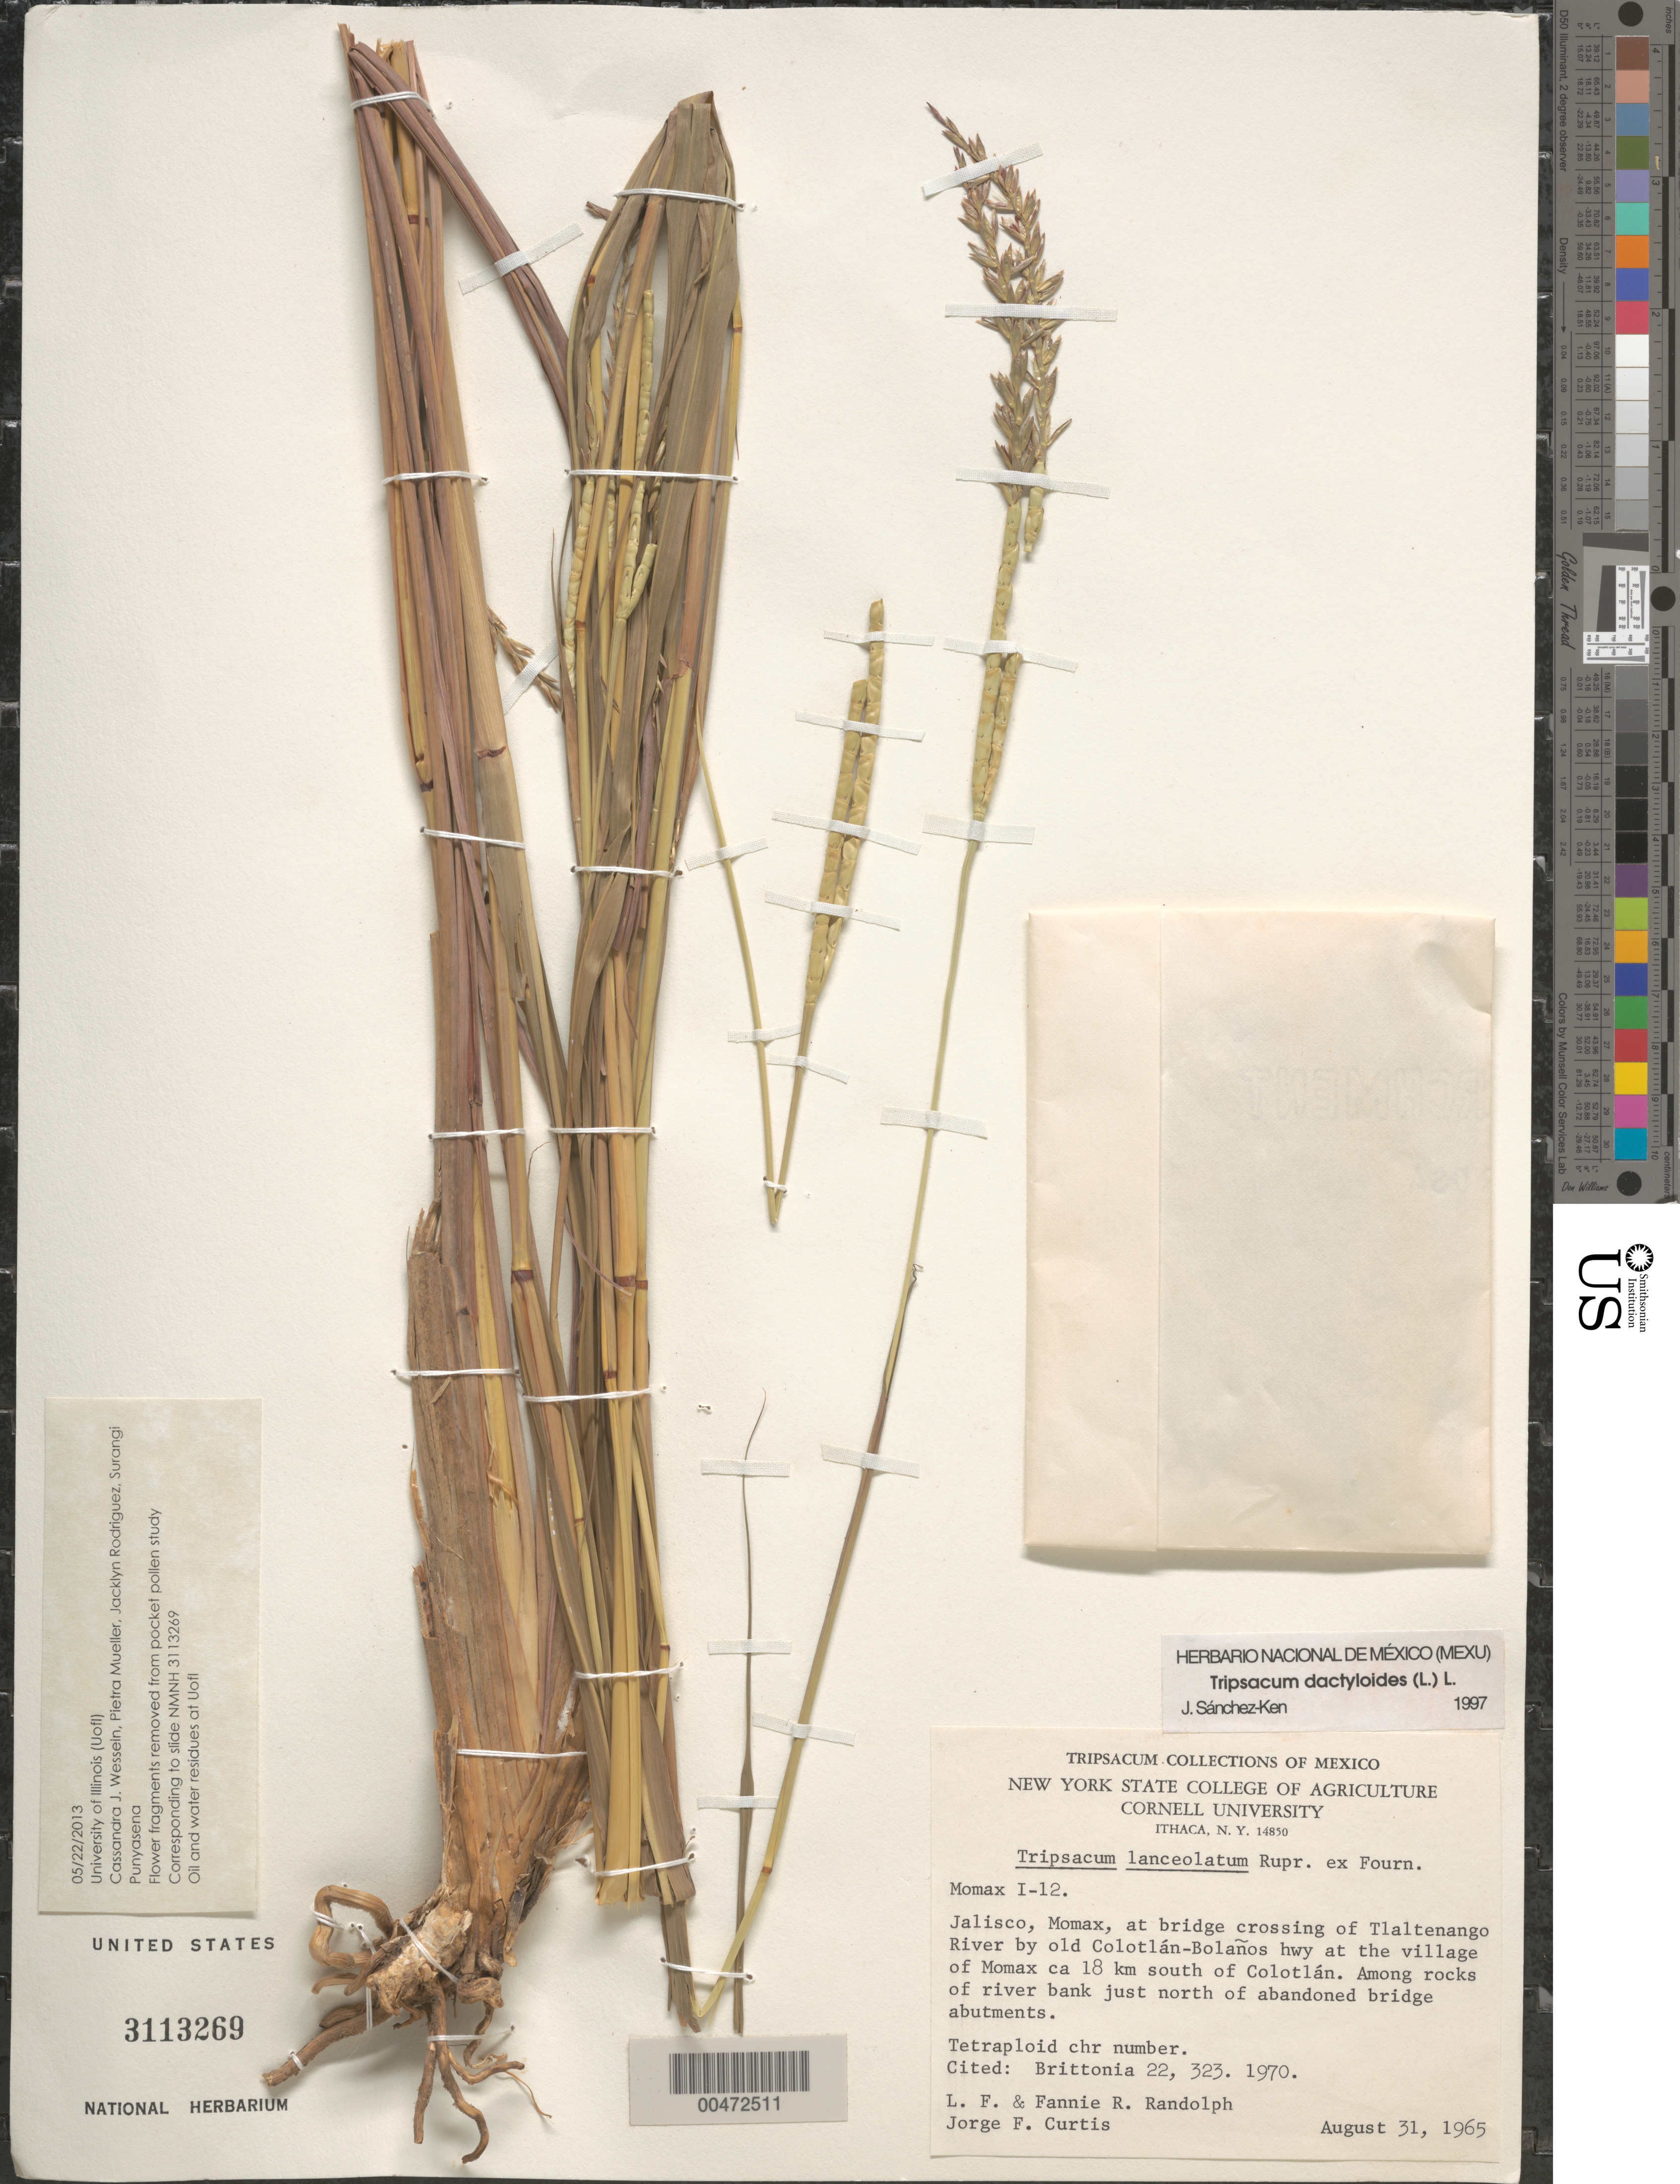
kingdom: Plantae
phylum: Tracheophyta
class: Liliopsida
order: Poales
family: Poaceae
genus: Tripsacum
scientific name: Tripsacum dactyloides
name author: (L.) L.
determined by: Sánchez-Ken, J. G.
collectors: L. F. Randolph, F. Randolph & J. Curtis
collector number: I-12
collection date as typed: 31 Aug 1965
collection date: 1965-08-31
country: Mexico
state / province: Jalisco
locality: Momax, at bridge crossing of Tlaltenango River by old Colotlán-Bolaños Hwy at the village of Momax ca. 18 km S of Colotlán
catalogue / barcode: US 3113269